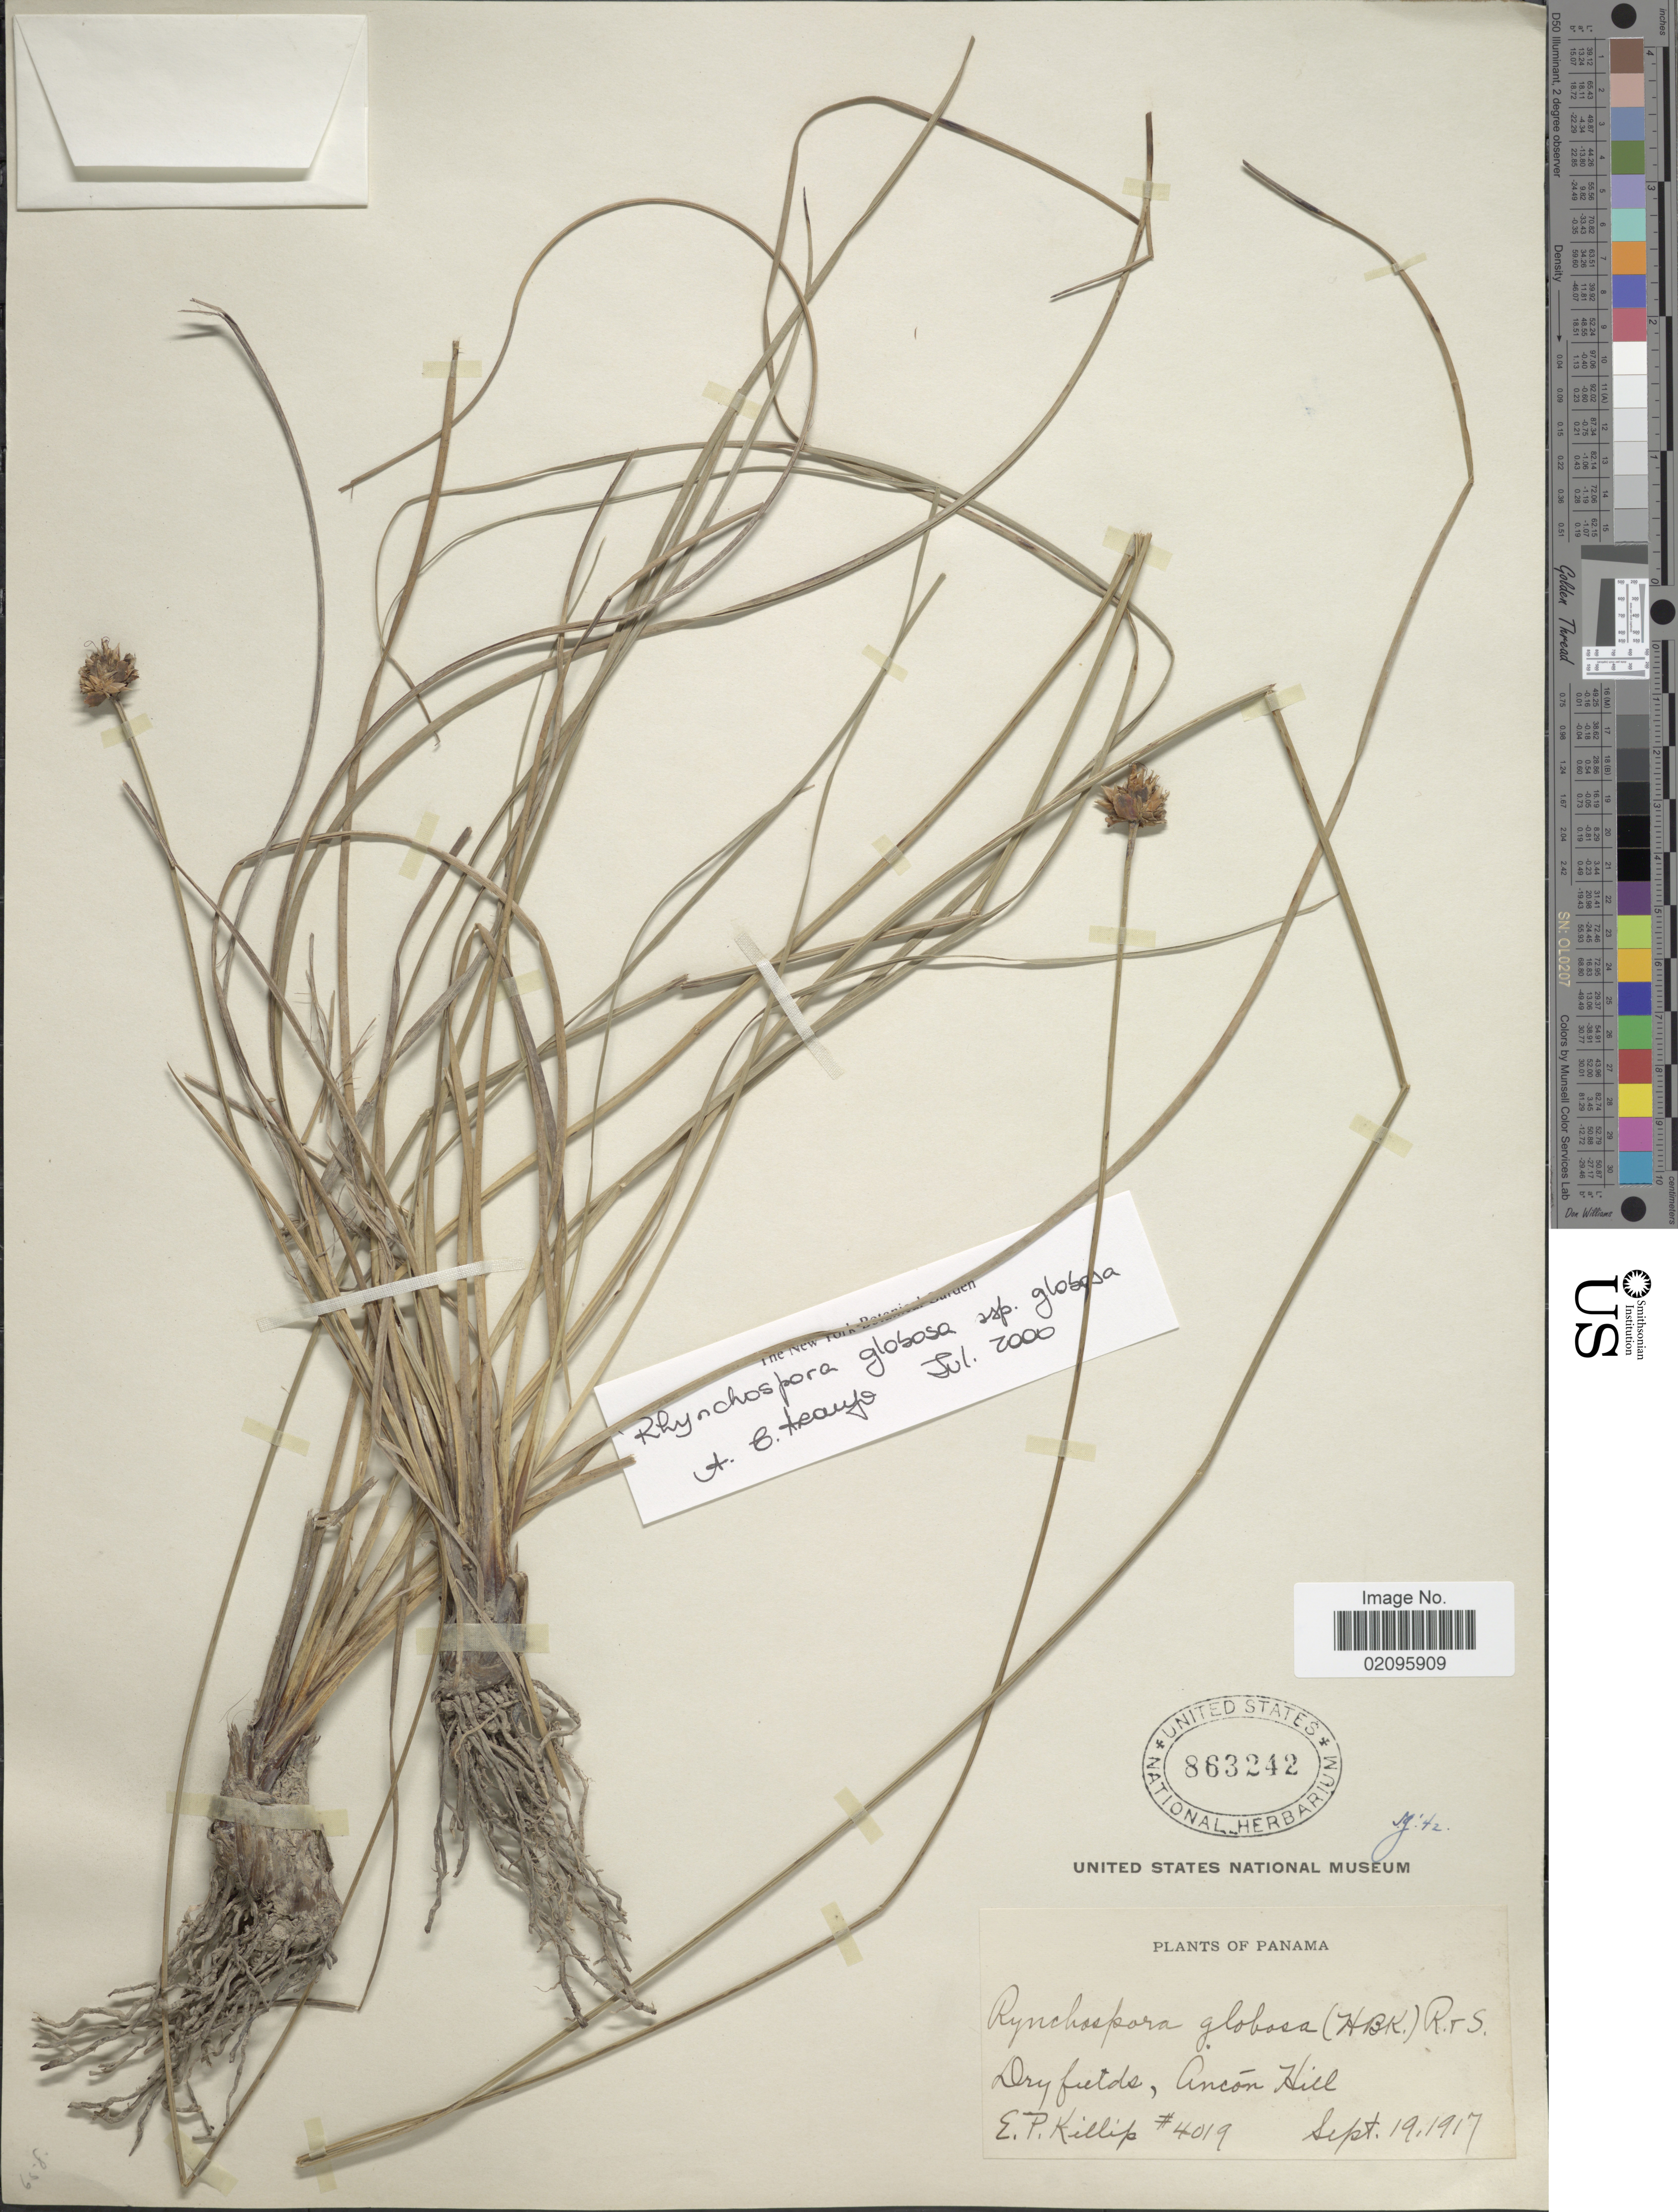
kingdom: Plantae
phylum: Tracheophyta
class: Liliopsida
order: Poales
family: Cyperaceae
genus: Rhynchospora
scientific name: Rhynchospora globosa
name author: (Kunth) Roem. & Schult.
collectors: E. P. Killip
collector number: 4019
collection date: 1917-09-19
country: Panama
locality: Dry fields, Ancon Hill.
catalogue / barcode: US 863242